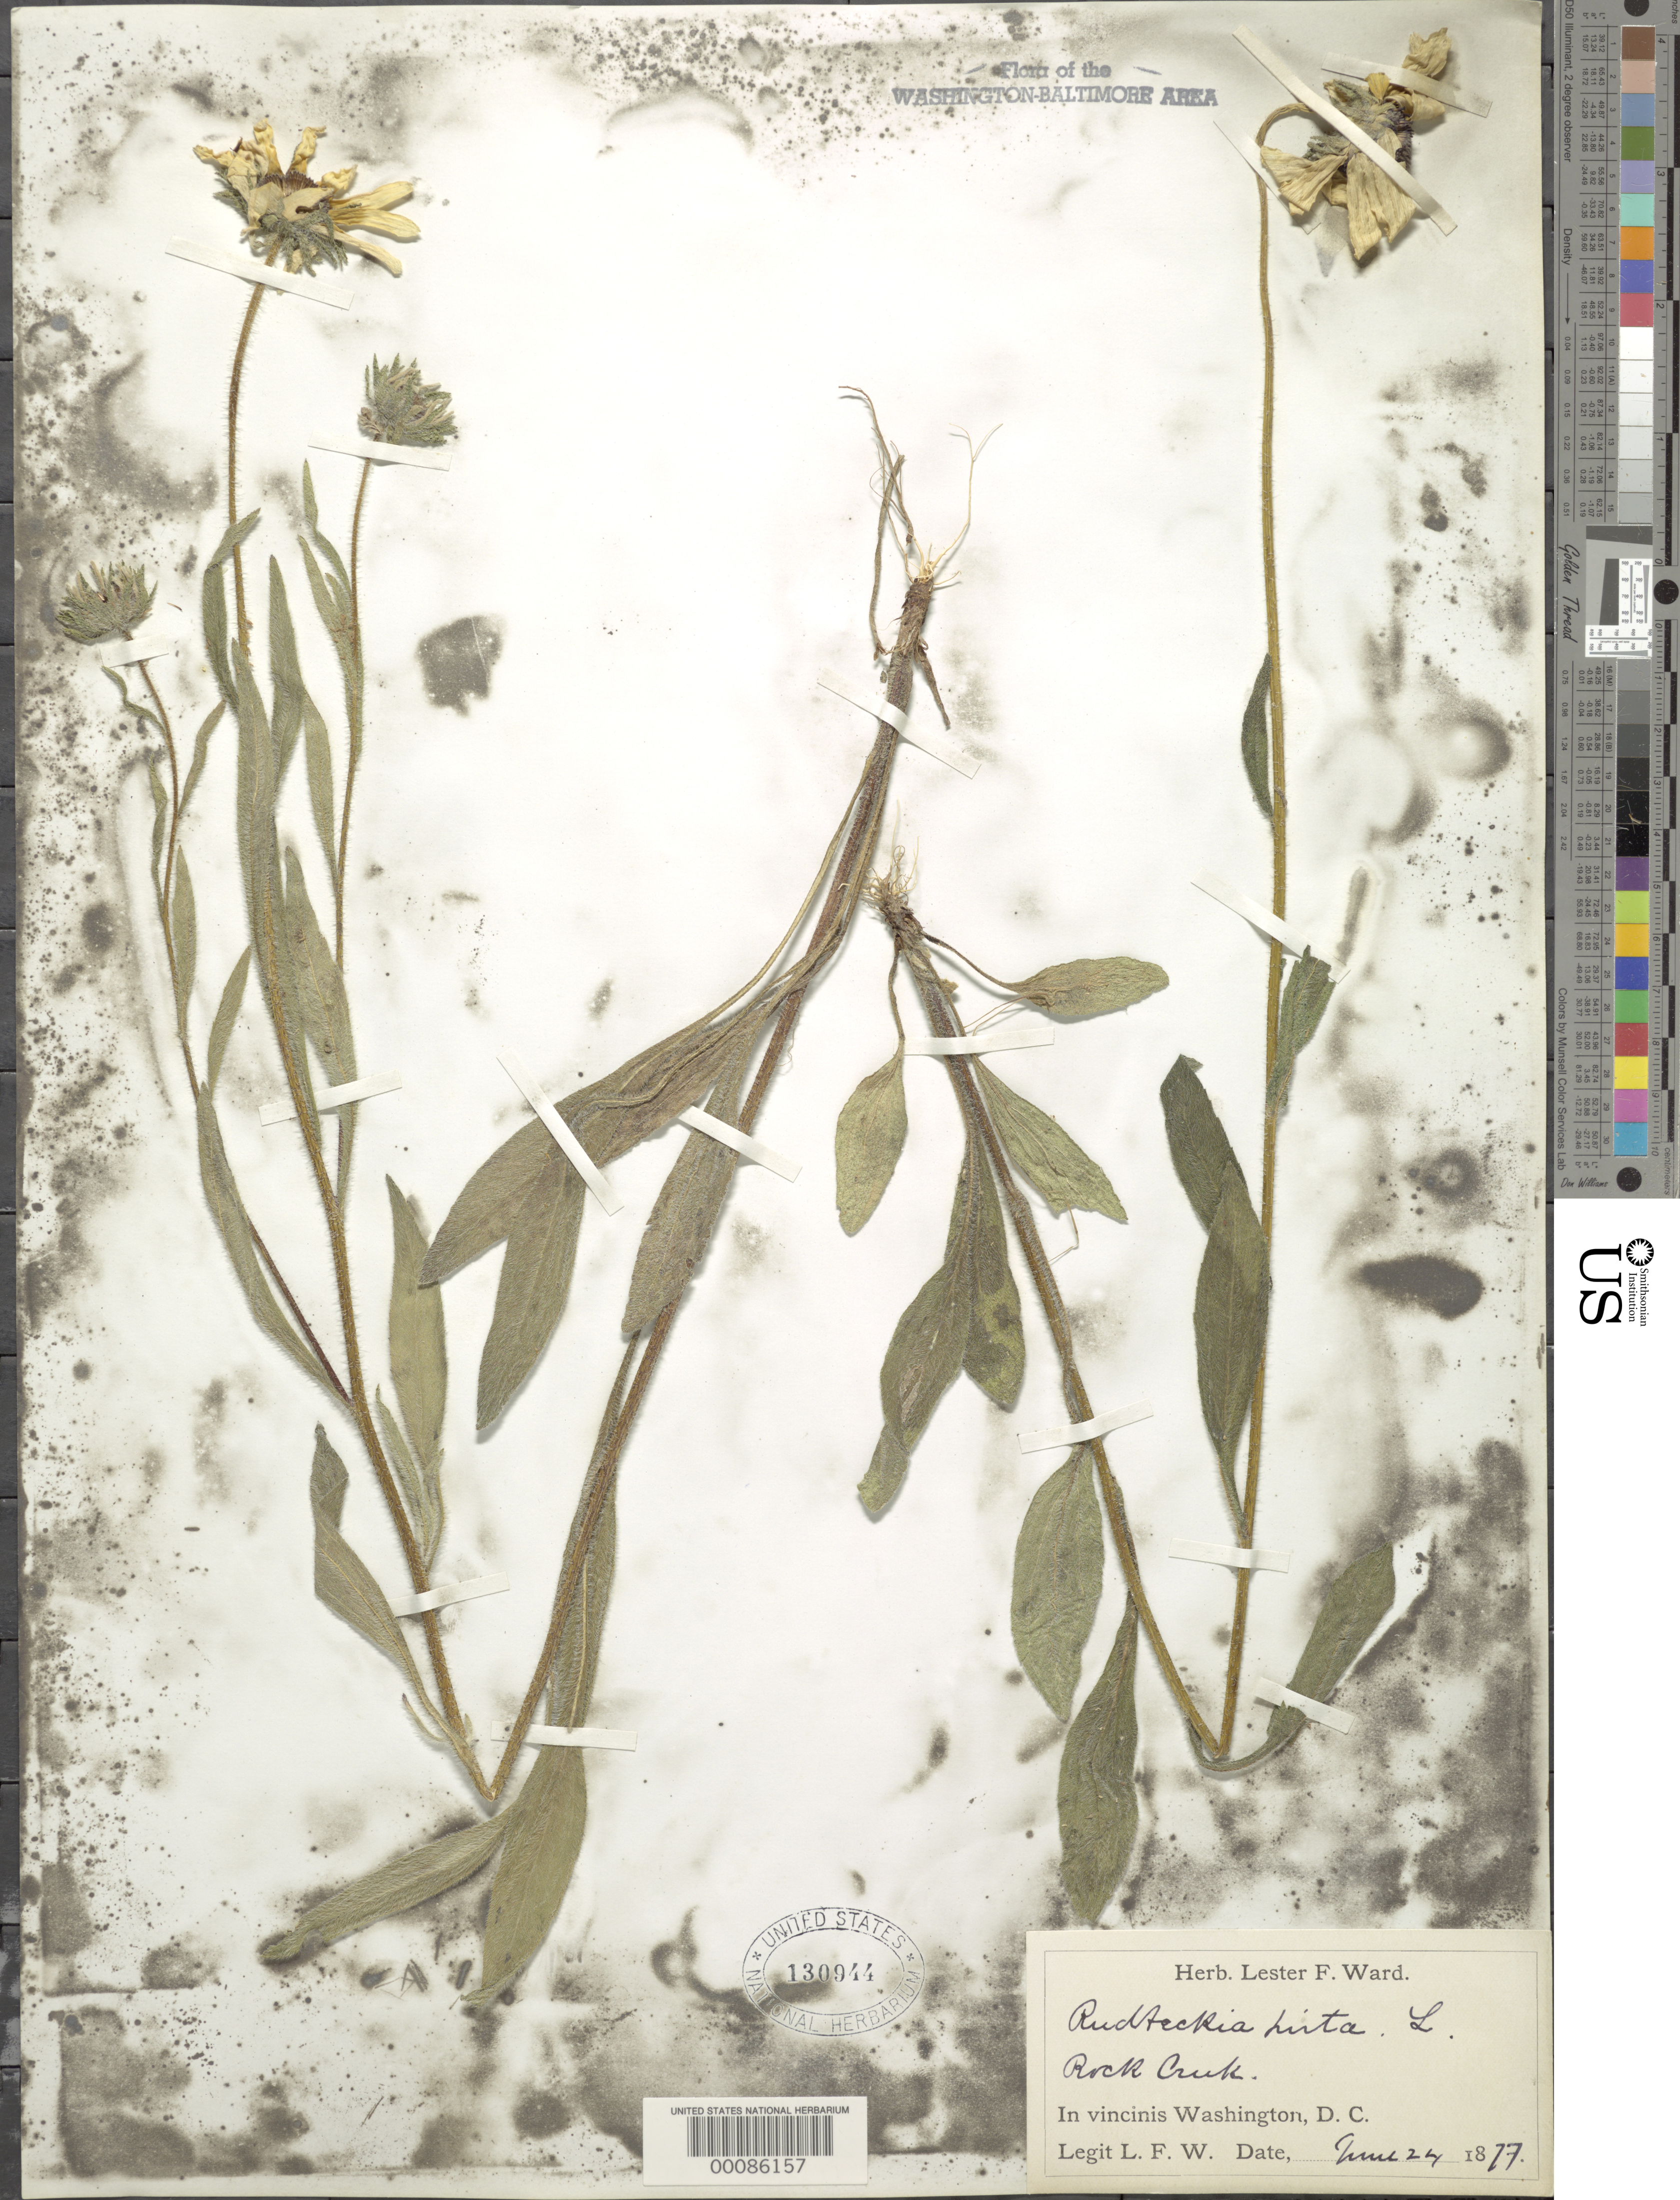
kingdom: Plantae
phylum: Tracheophyta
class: Magnoliopsida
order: Asterales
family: Asteraceae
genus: Rudbeckia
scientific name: Rudbeckia hirta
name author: L.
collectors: L. F. Ward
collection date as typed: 24 Jun 1877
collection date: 1877-06-24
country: United States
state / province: District of Columbia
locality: Rock Creek Rock Creek Park & vicinity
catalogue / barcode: US 130944